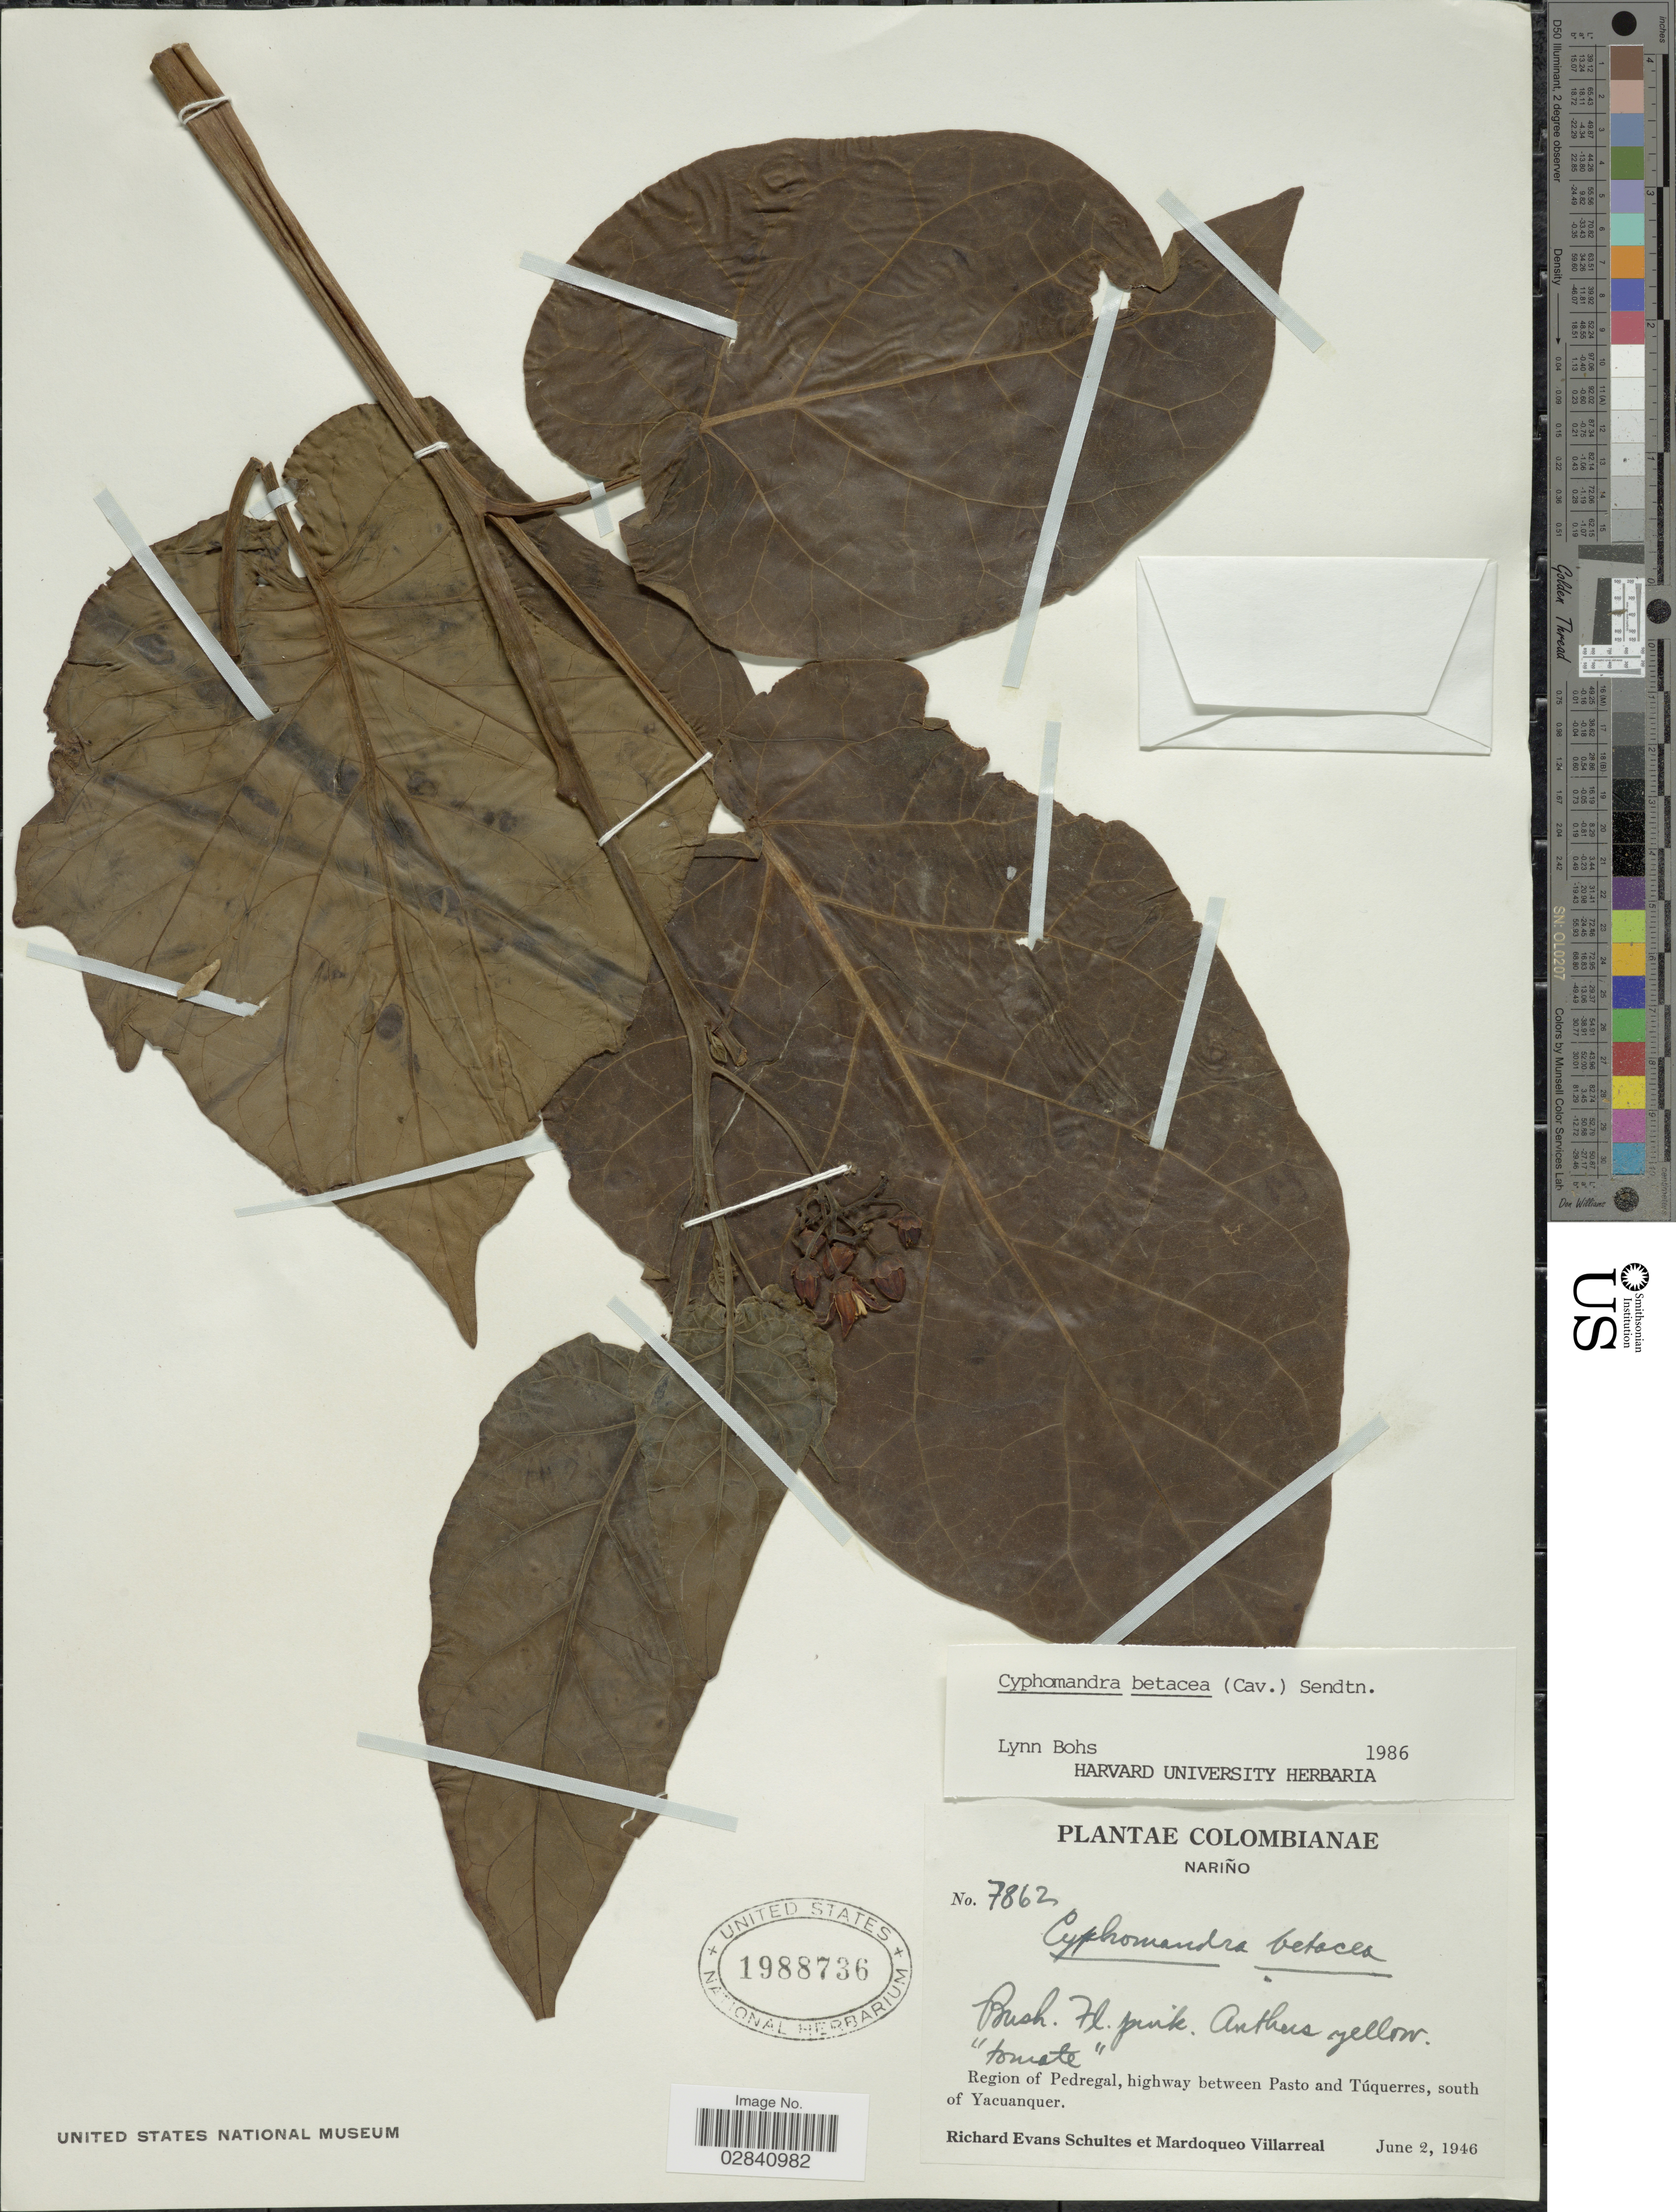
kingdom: Plantae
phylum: Tracheophyta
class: Magnoliopsida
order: Solanales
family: Solanaceae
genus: Cyphomandra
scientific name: Cyphomandra betacea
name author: (Cav.) Sendtn.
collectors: R. E. Schultes & M. Villarreal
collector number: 7862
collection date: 1946-06-02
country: Colombia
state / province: Nariño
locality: Region of Pedregal, highway between Pasto and Túquerres, south of Yacuanquer.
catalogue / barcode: US 1988736